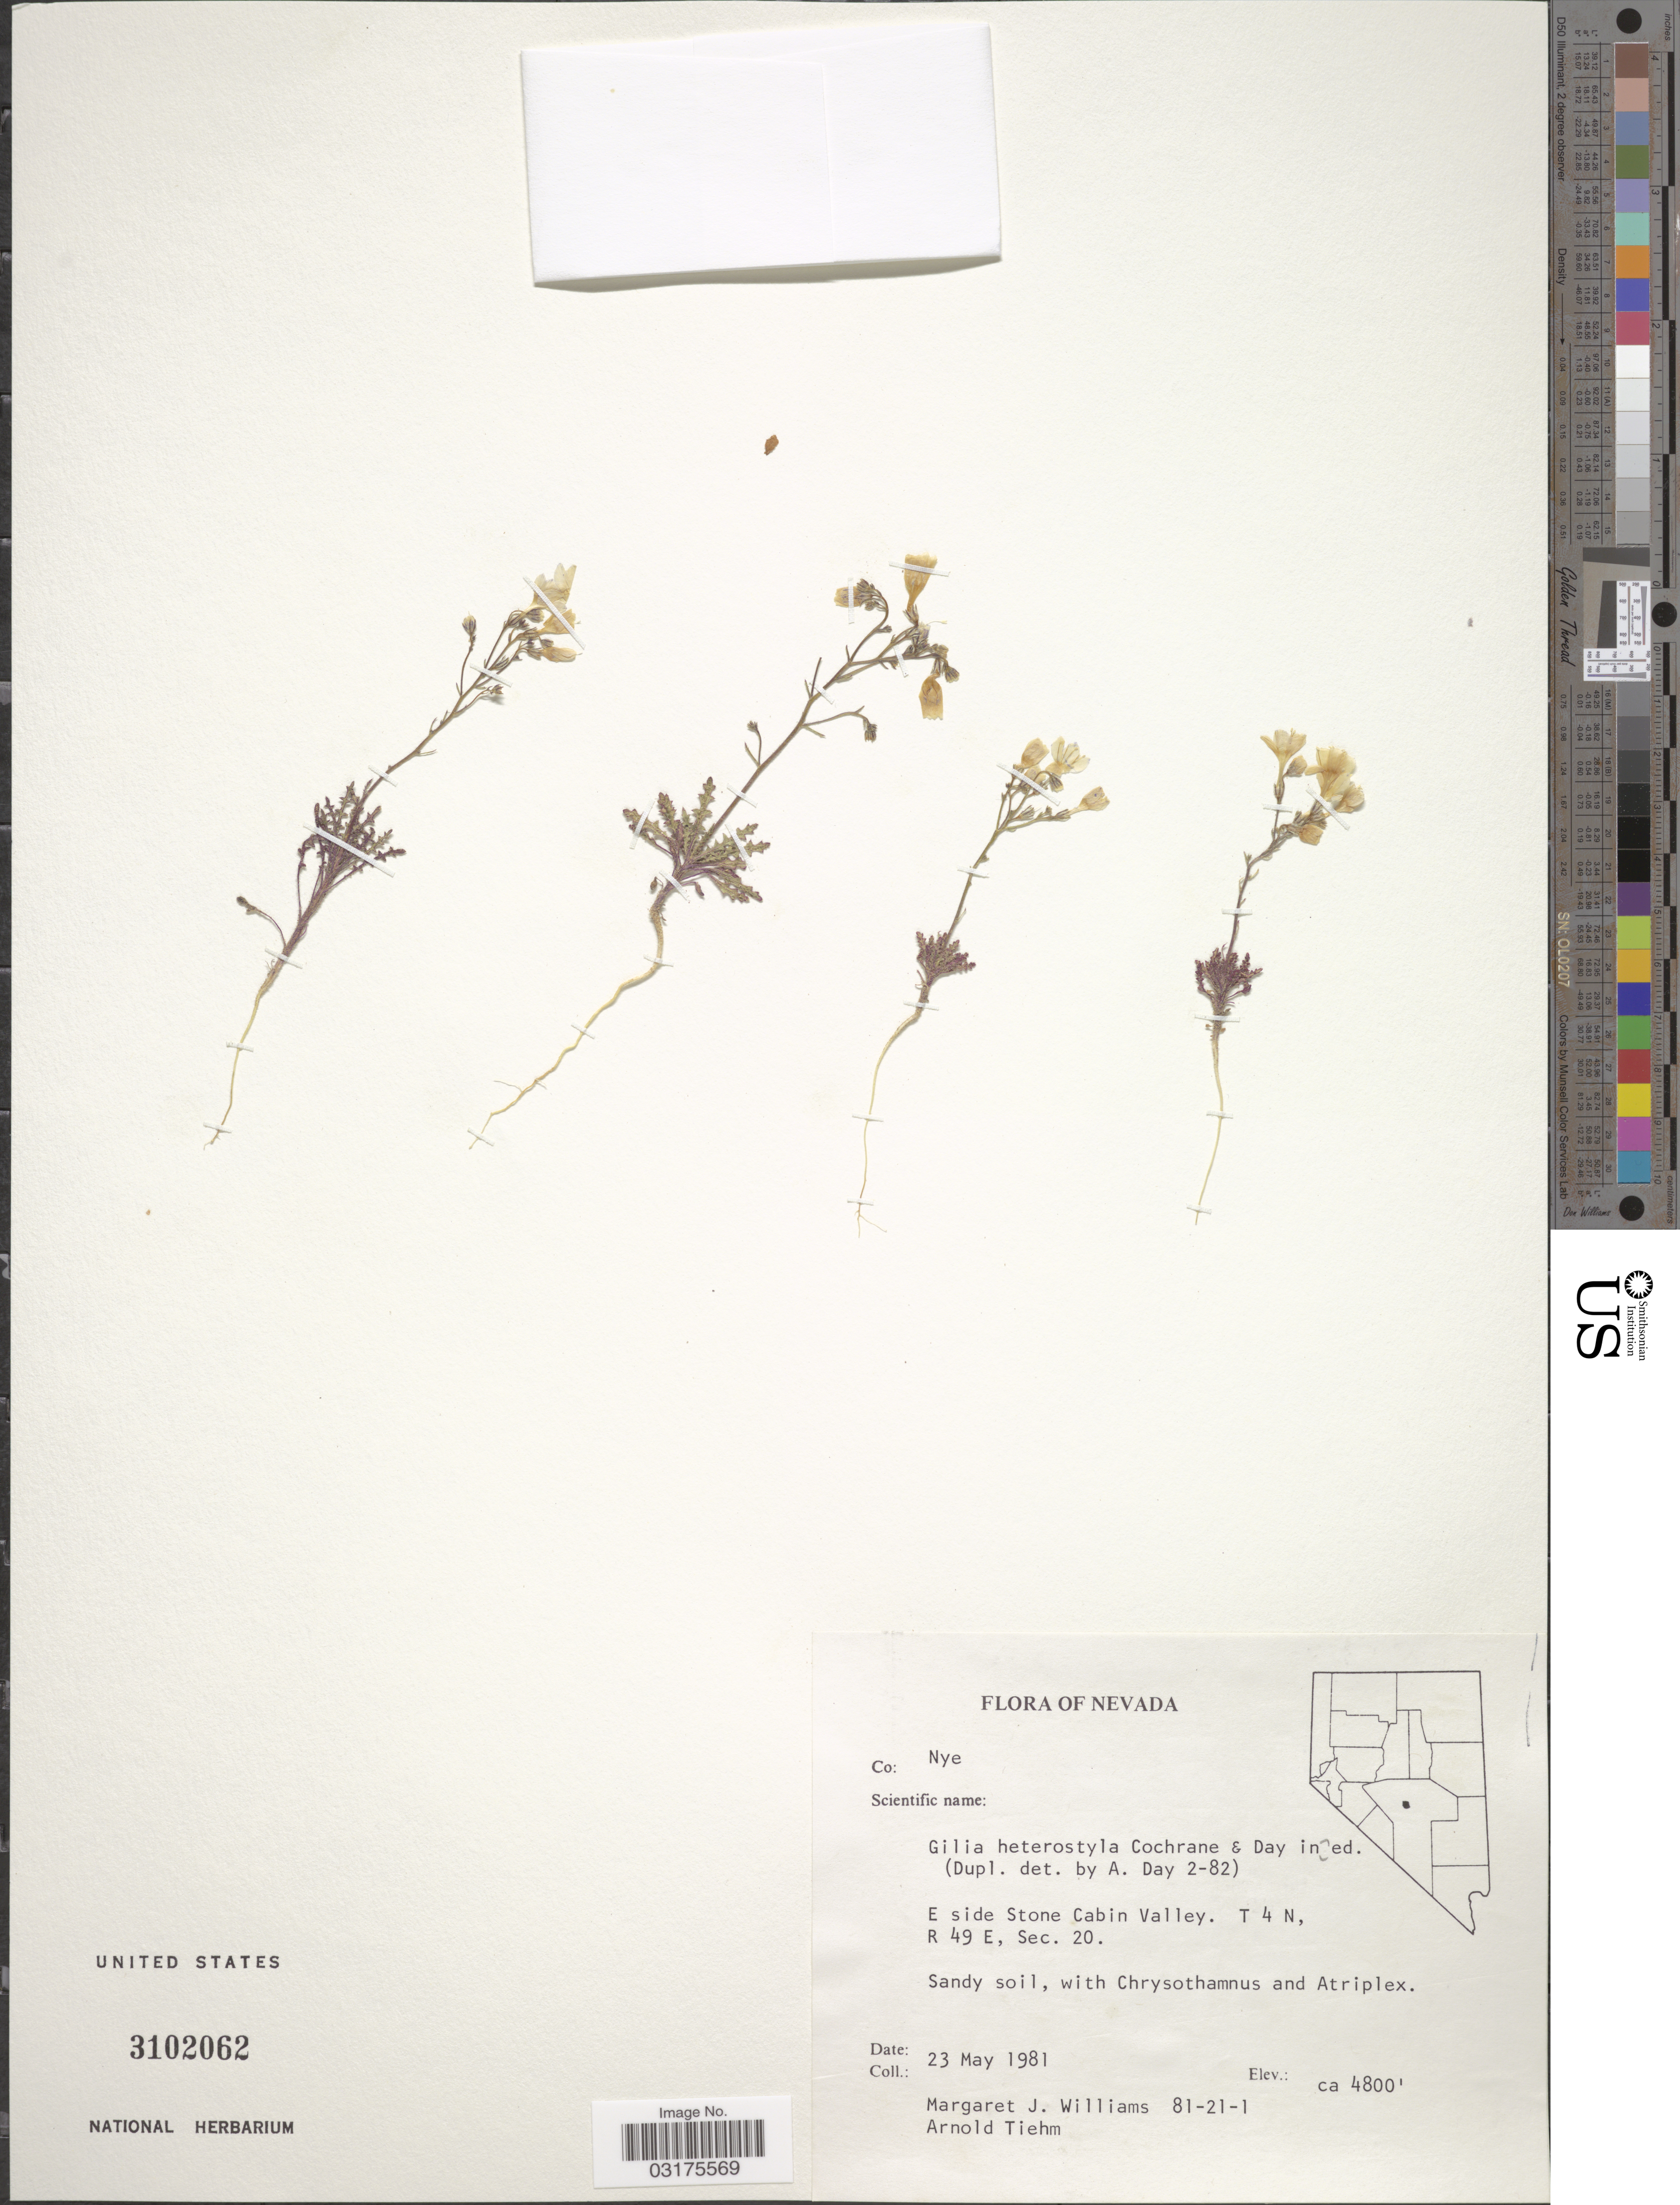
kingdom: Plantae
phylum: Tracheophyta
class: Magnoliopsida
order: Ericales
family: Polemoniaceae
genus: Aliciella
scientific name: Aliciella heterostyla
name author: (S. Cochrane & A.G. Day) J.M. Porter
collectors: M. J. Williams & A. Tiehm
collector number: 81-21-1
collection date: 1981-05-23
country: United States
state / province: Nevada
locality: E side Stone Cabin Valley. T 4 N, R 49 E, Sec. 20.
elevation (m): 1463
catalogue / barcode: US 3102062